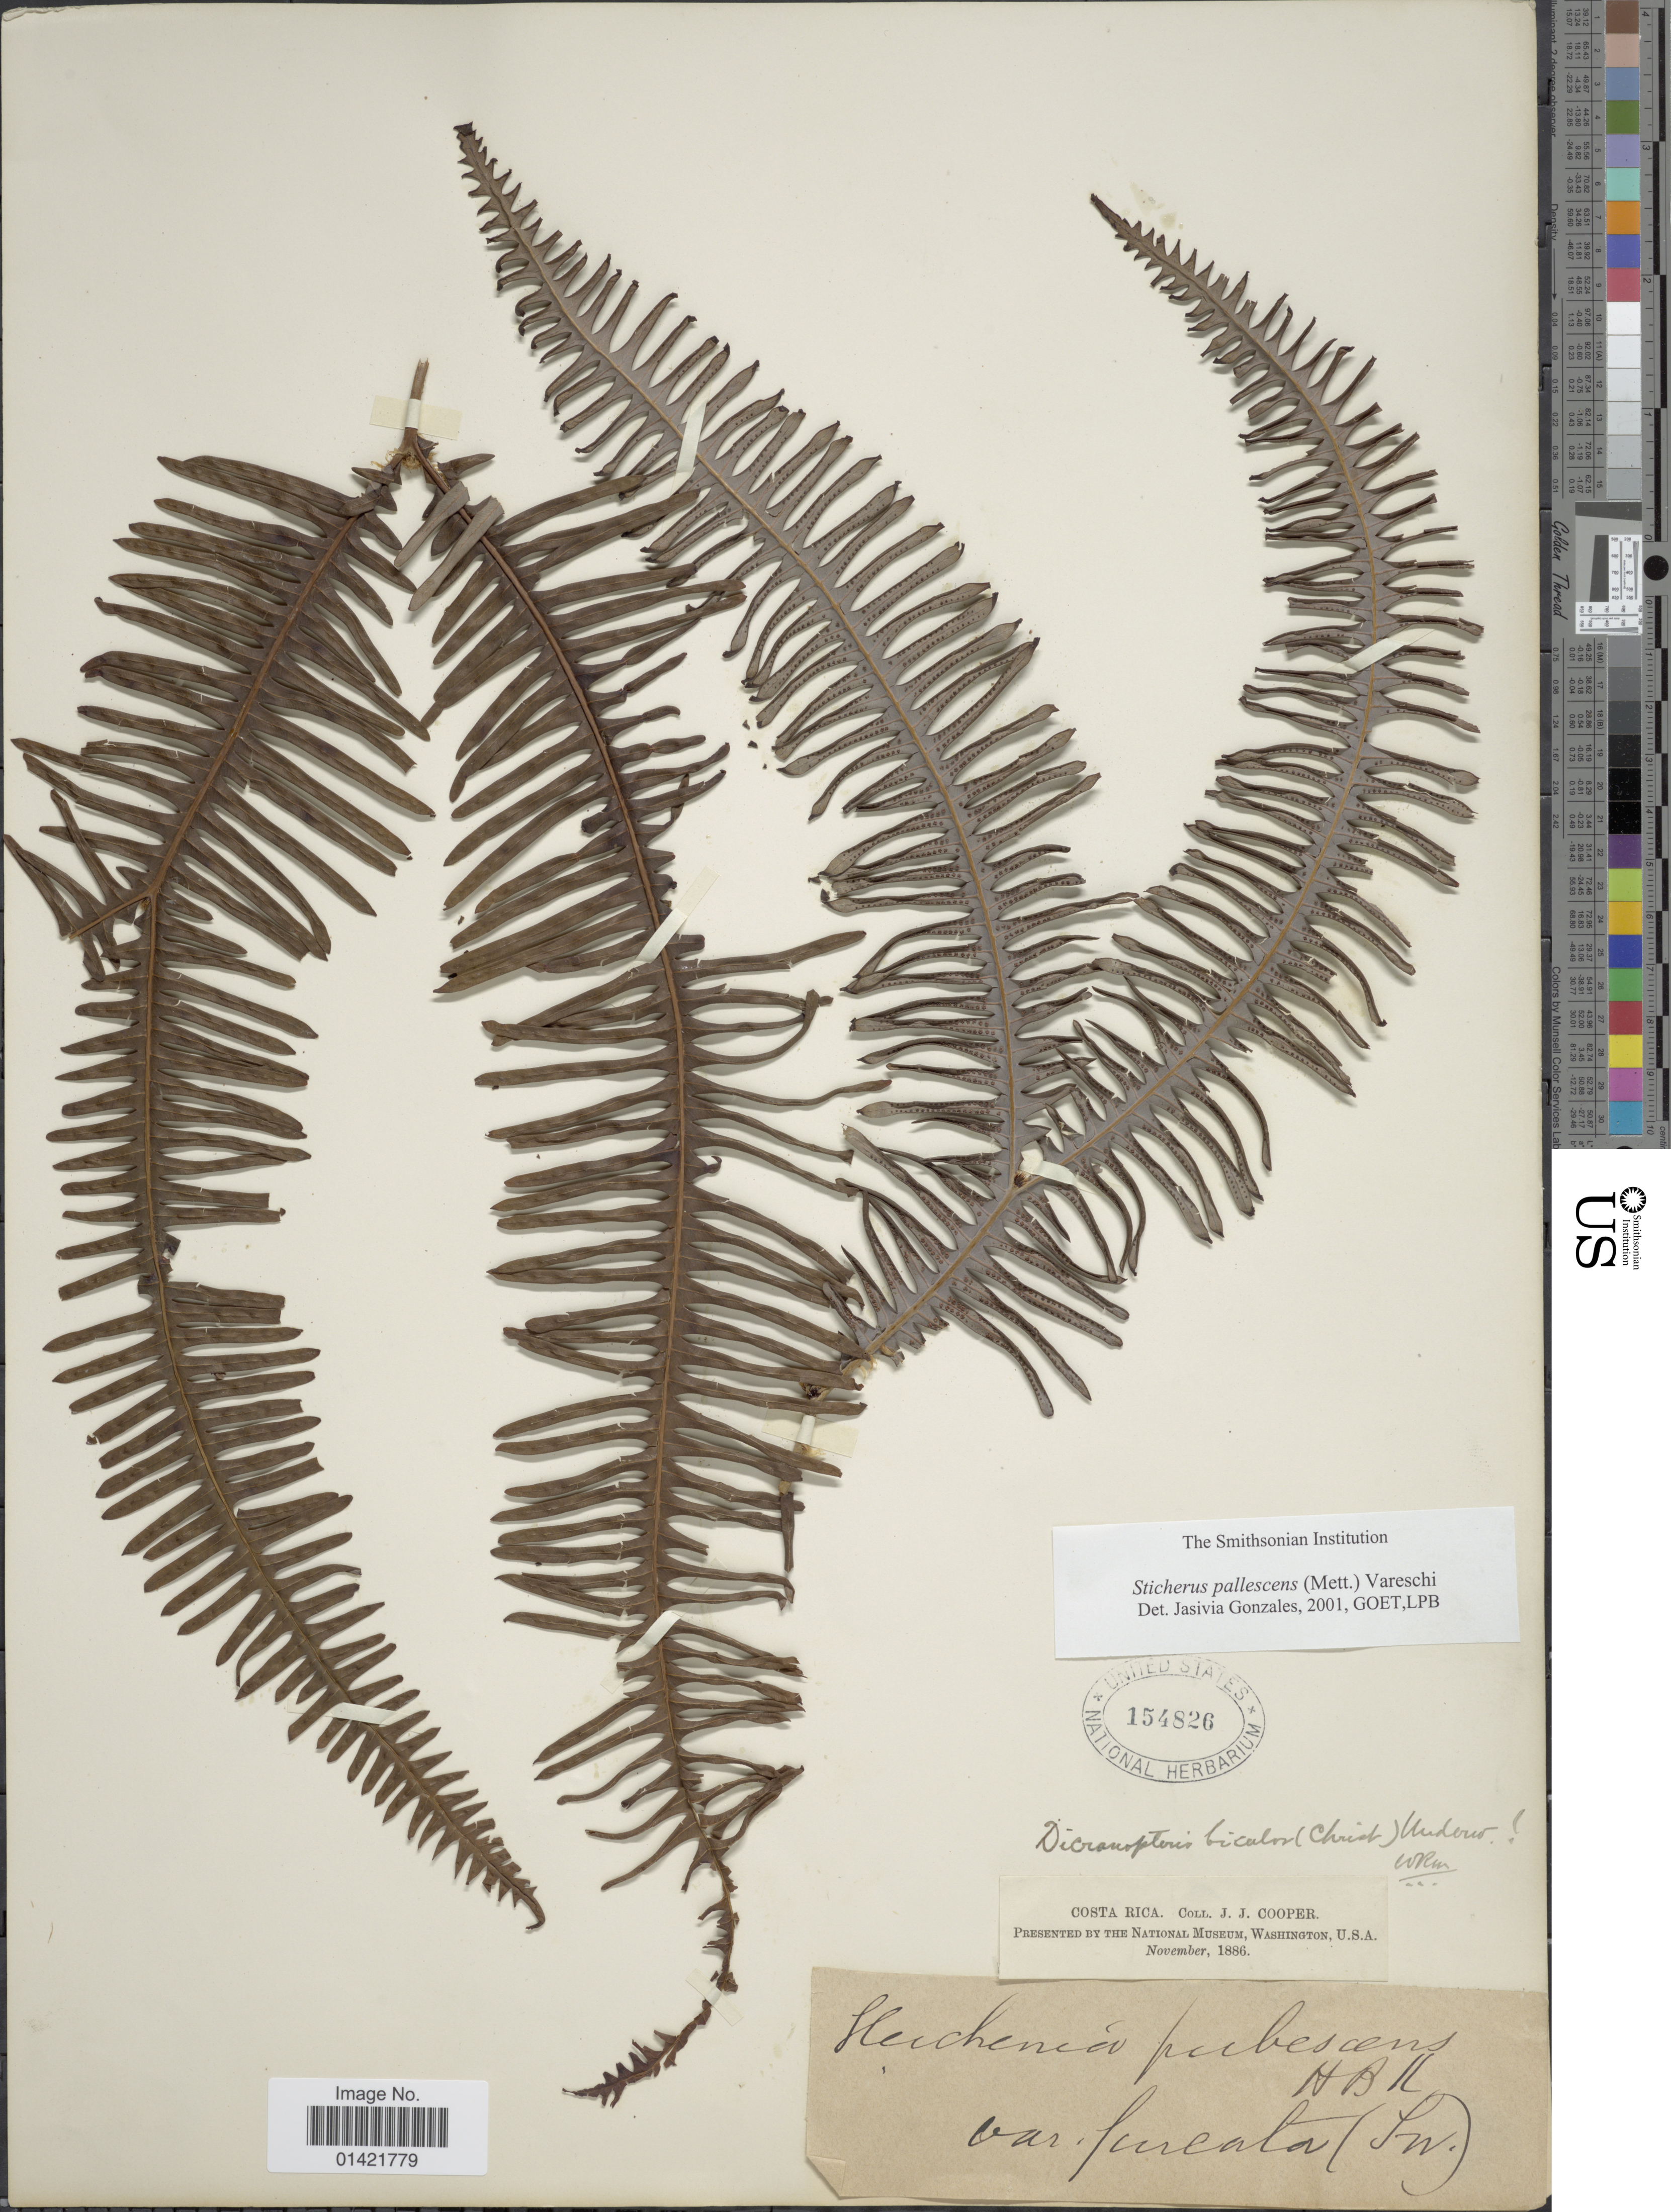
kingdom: Plantae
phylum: Tracheophyta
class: Polypodiopsida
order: Gleicheniales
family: Gleicheniaceae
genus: Sticherus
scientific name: Sticherus pallescens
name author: (Mett.) Vareschi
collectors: J. J. Cooper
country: Costa Rica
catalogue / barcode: US 154826